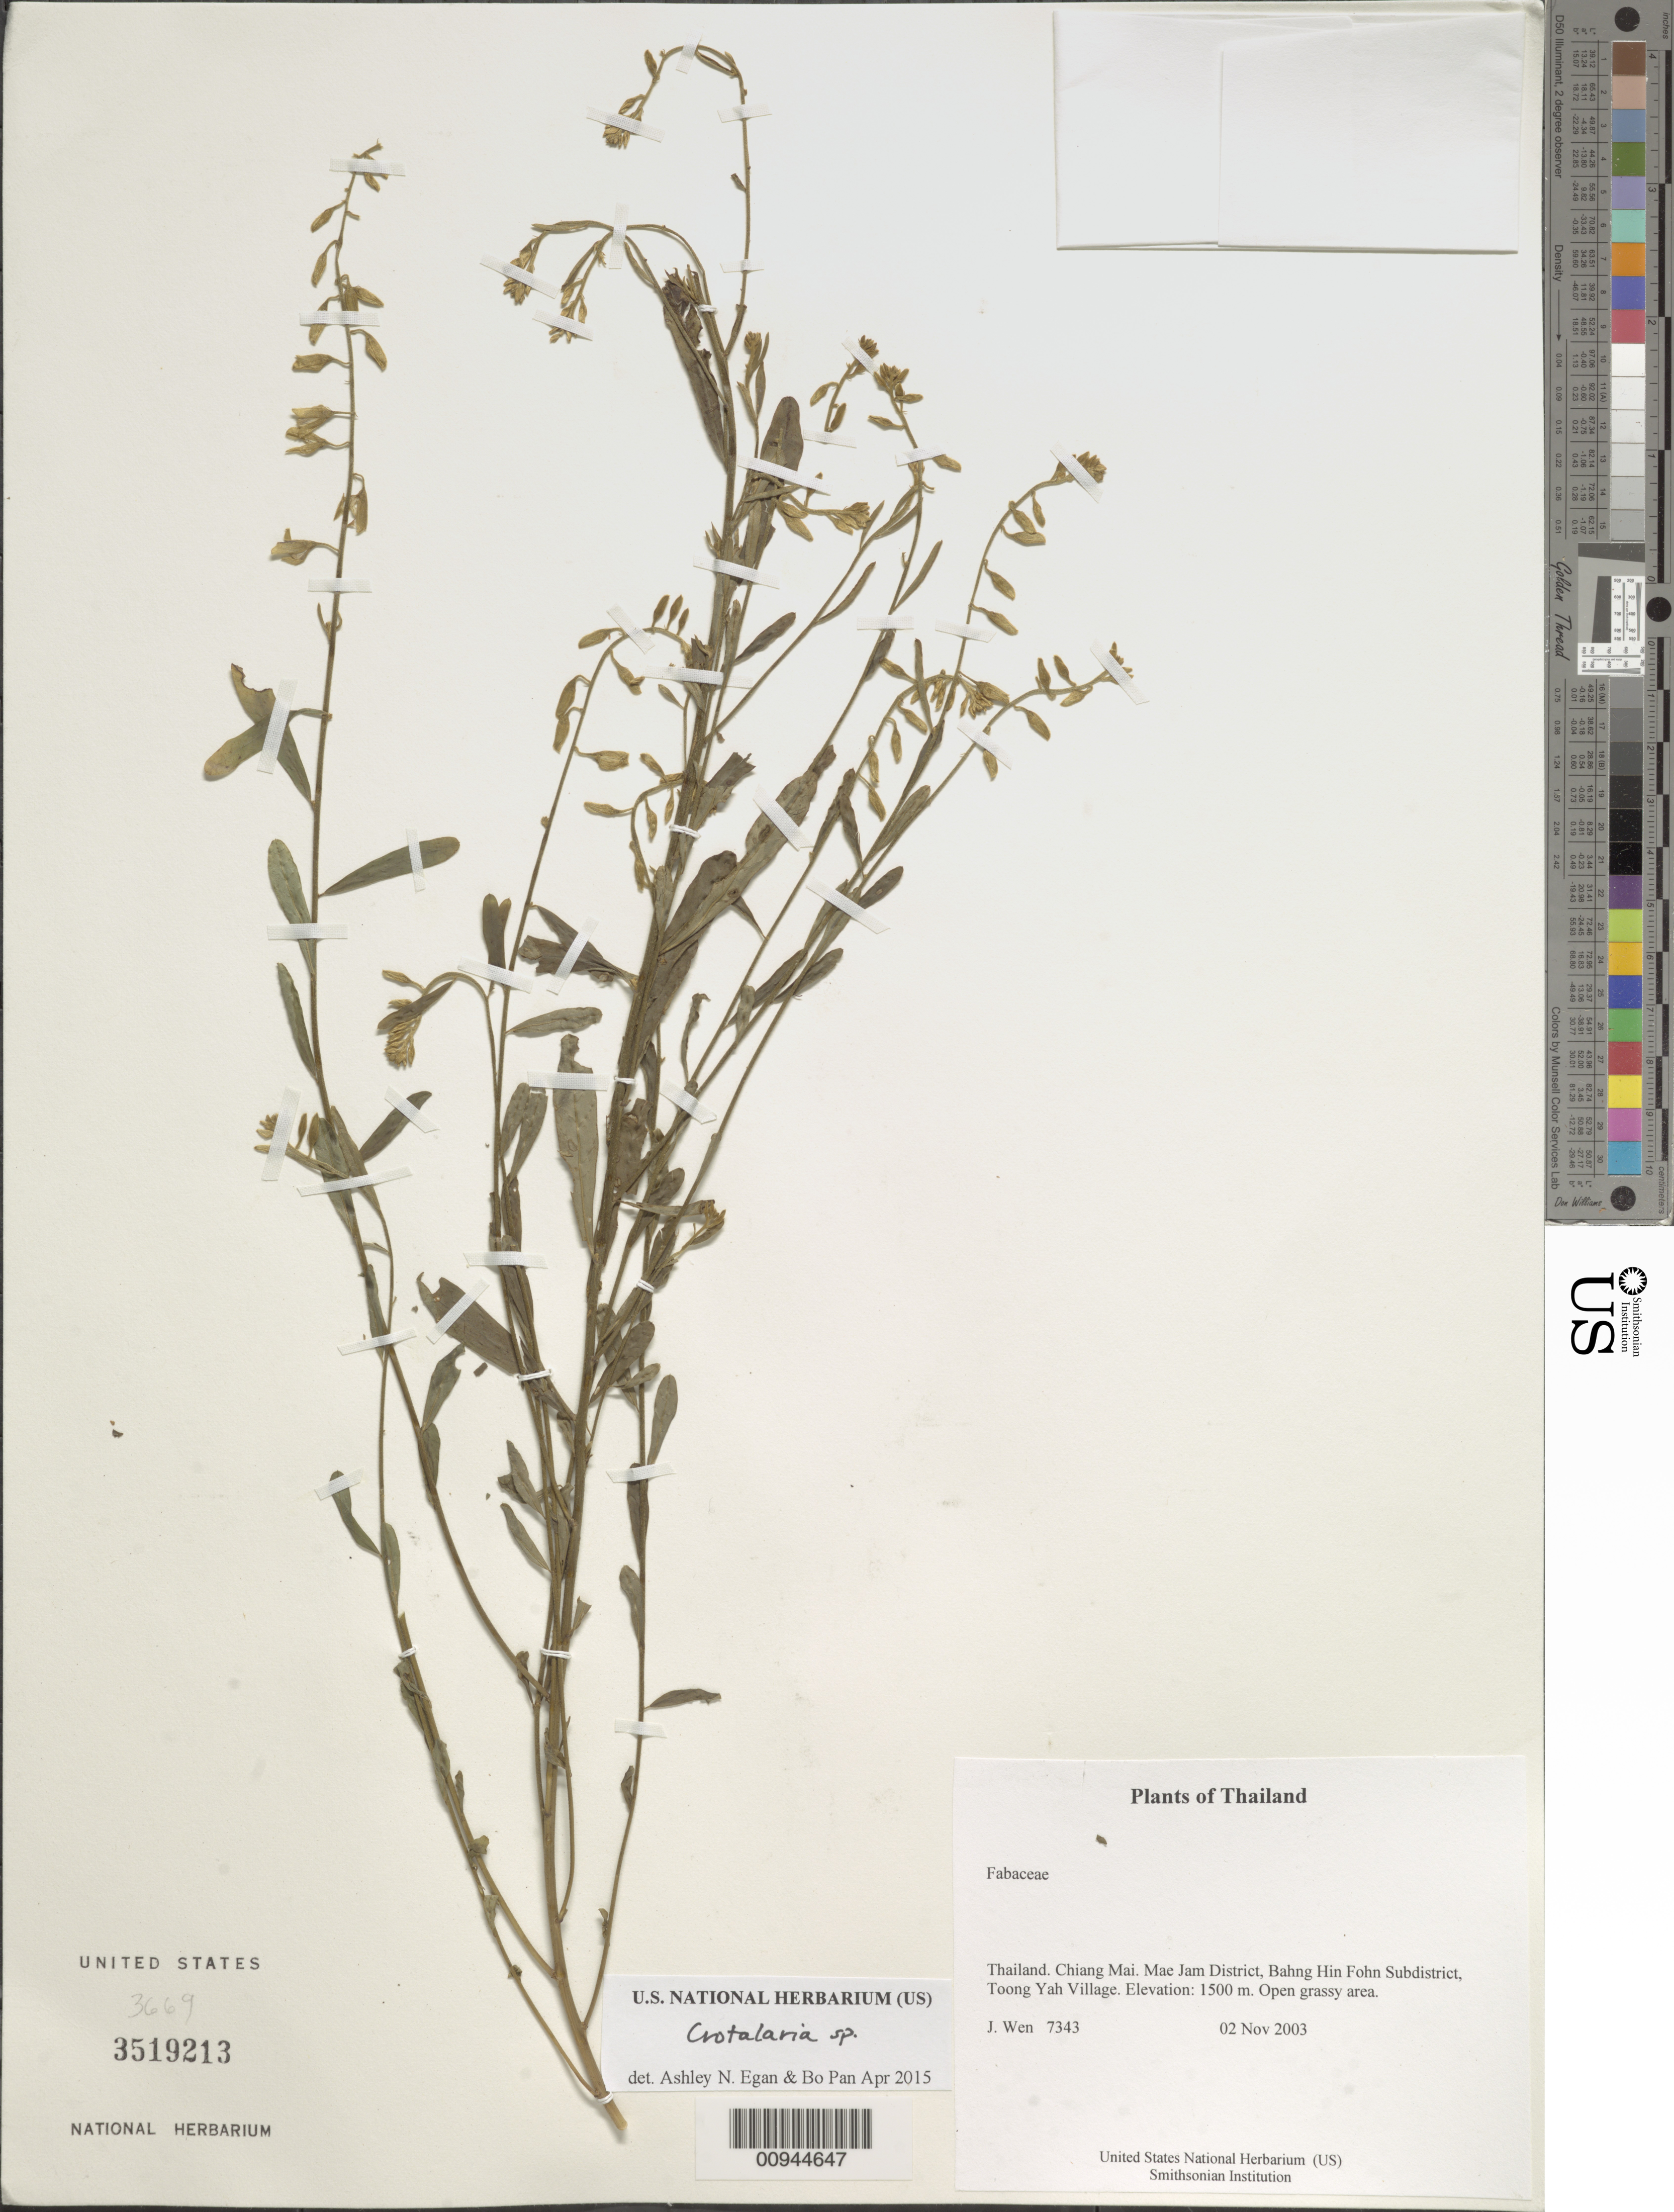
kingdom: Plantae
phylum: Tracheophyta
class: Magnoliopsida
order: Fabales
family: Fabaceae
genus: Crotalaria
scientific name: Crotalaria sp.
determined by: Egan, Ashley N.; Pan, B.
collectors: J. Wen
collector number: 7343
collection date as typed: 02 Nov 2003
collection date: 2003-11-02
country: Thailand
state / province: Chiang Mai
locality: Mae Jam District, Bahng Hin Fohn Subdistrict, Toong Yah Village.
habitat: Open grassy area.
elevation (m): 1500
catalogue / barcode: US 3519213